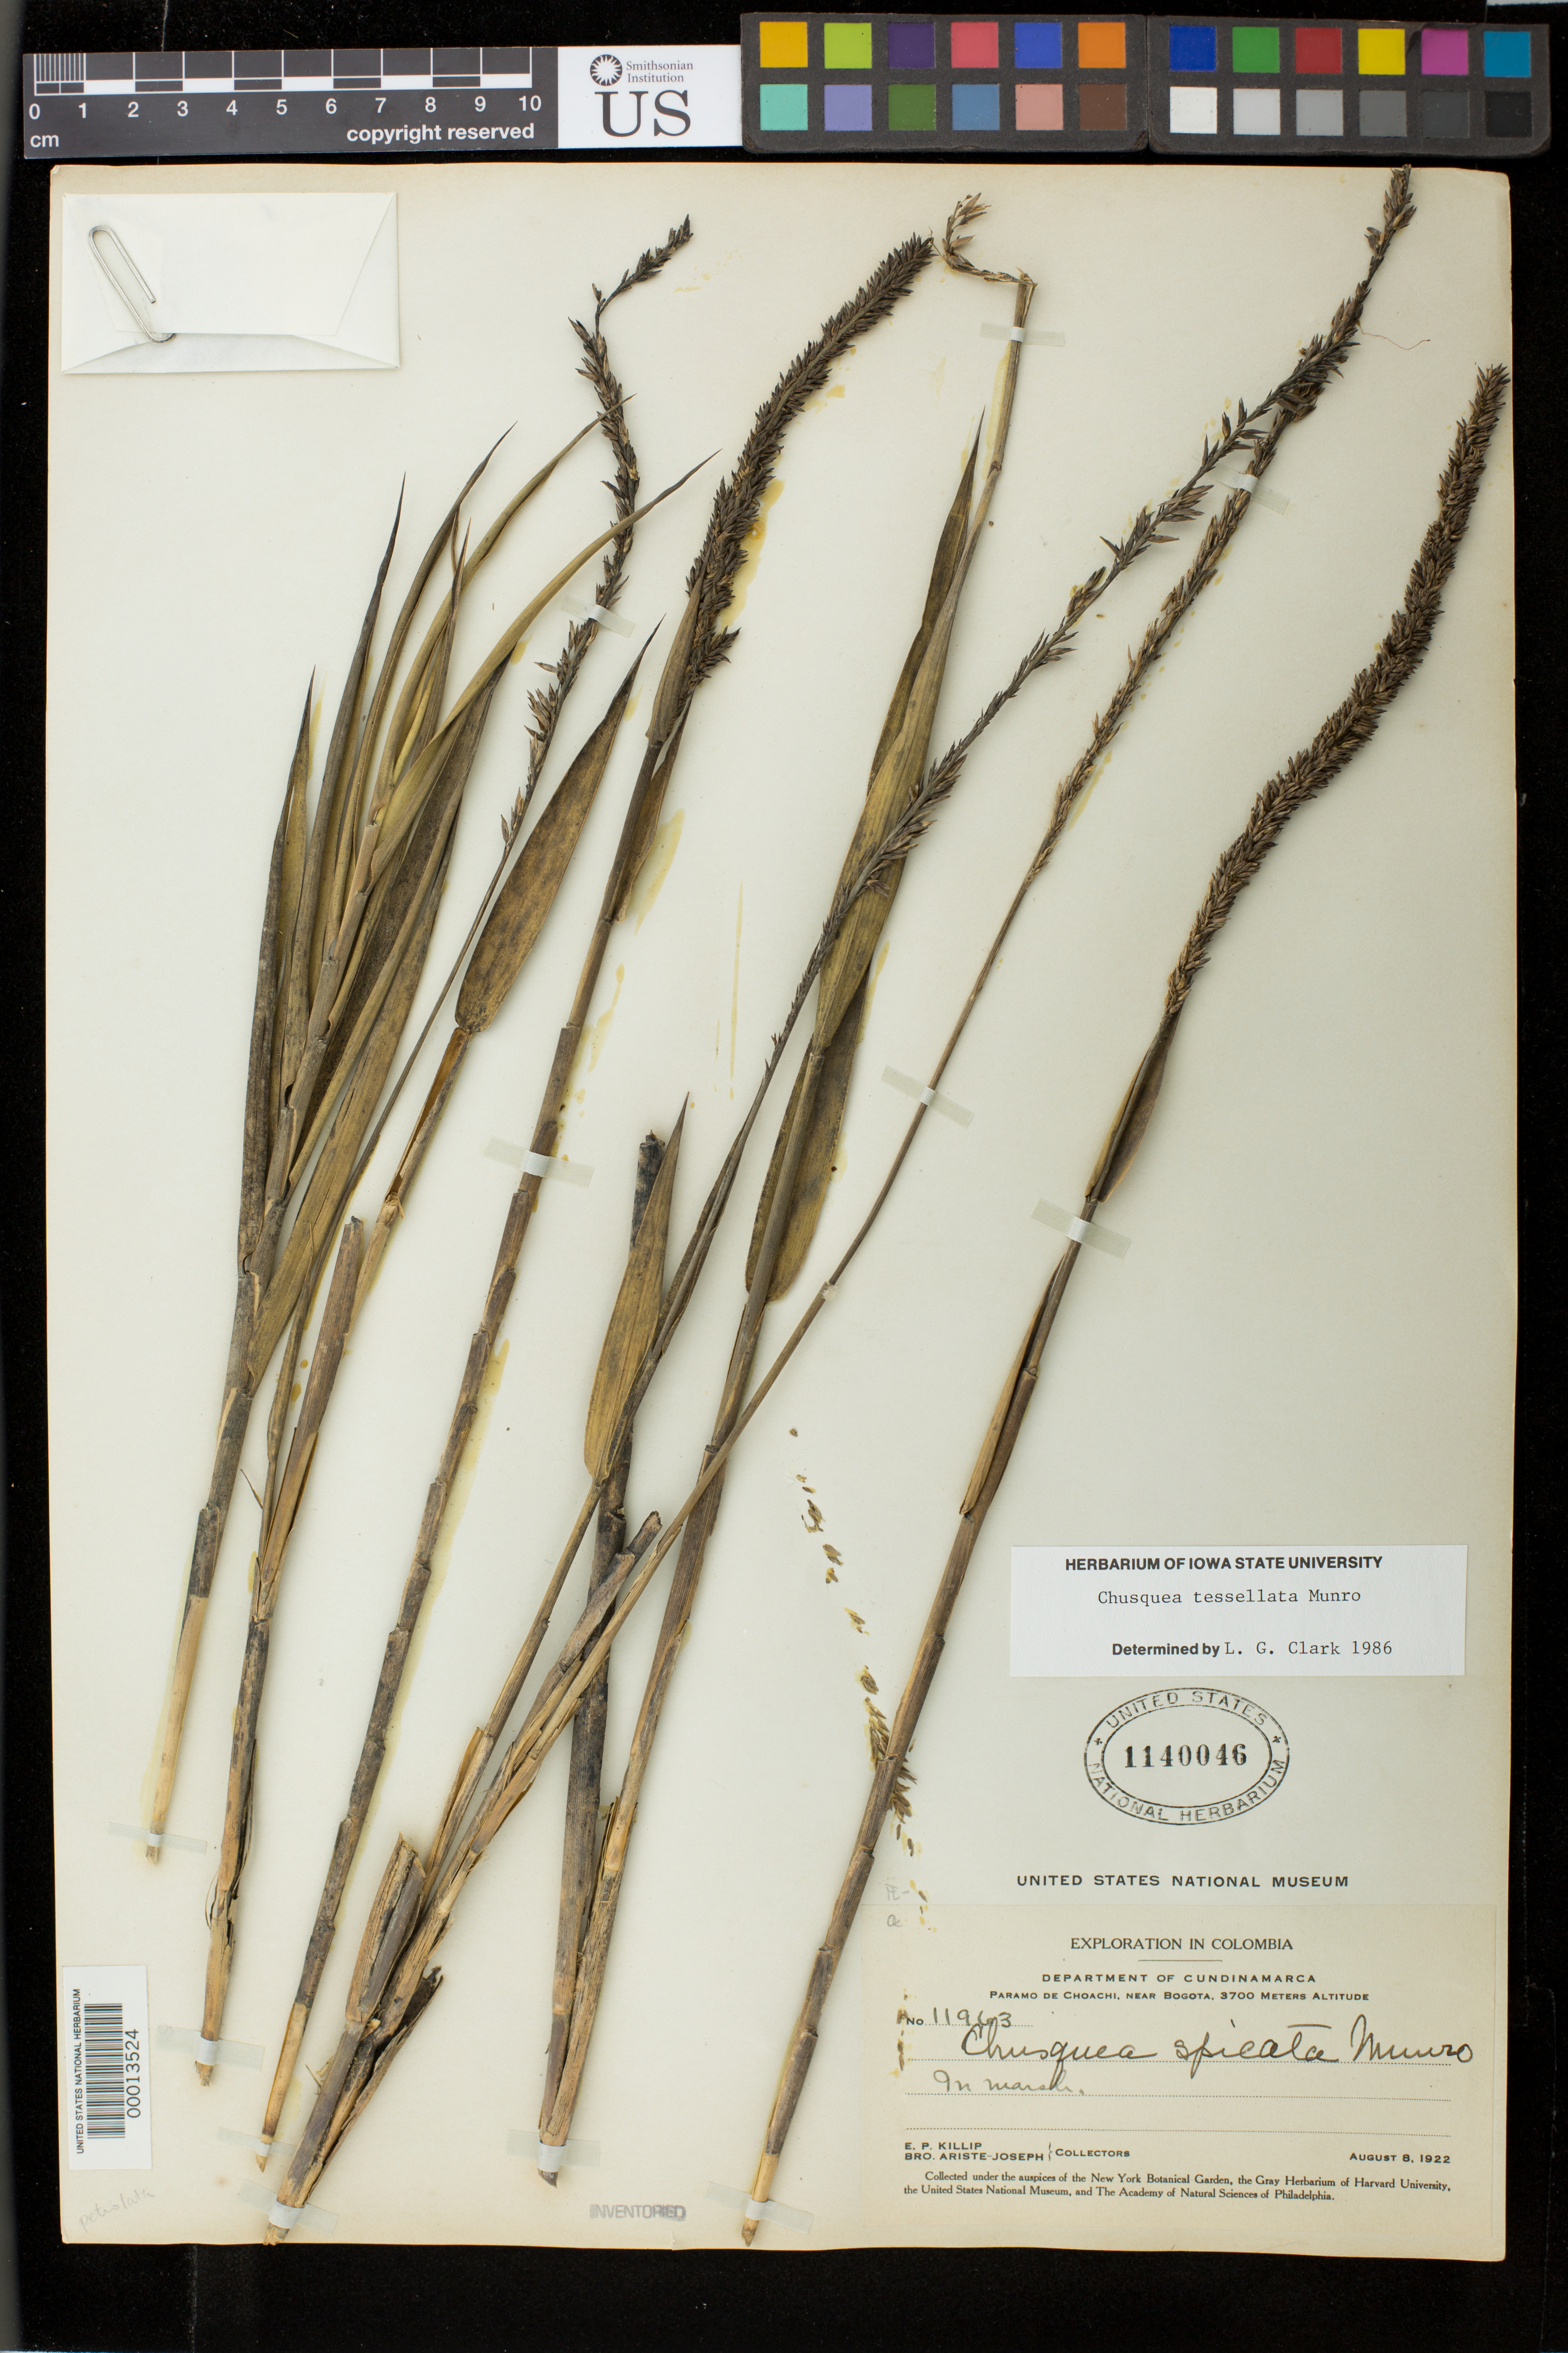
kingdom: Plantae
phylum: Tracheophyta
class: Liliopsida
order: Poales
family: Poaceae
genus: Chusquea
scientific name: Chusquea tessellata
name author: Munro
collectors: E. P. Killip & Bro. Ariste-Joseph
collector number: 11963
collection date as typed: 08 Aug 1922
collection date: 1922-08-08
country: Colombia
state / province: Cundinamarca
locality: Paramo de Choachi, near Bogota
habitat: In marsh.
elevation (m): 3700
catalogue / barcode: US 1140046